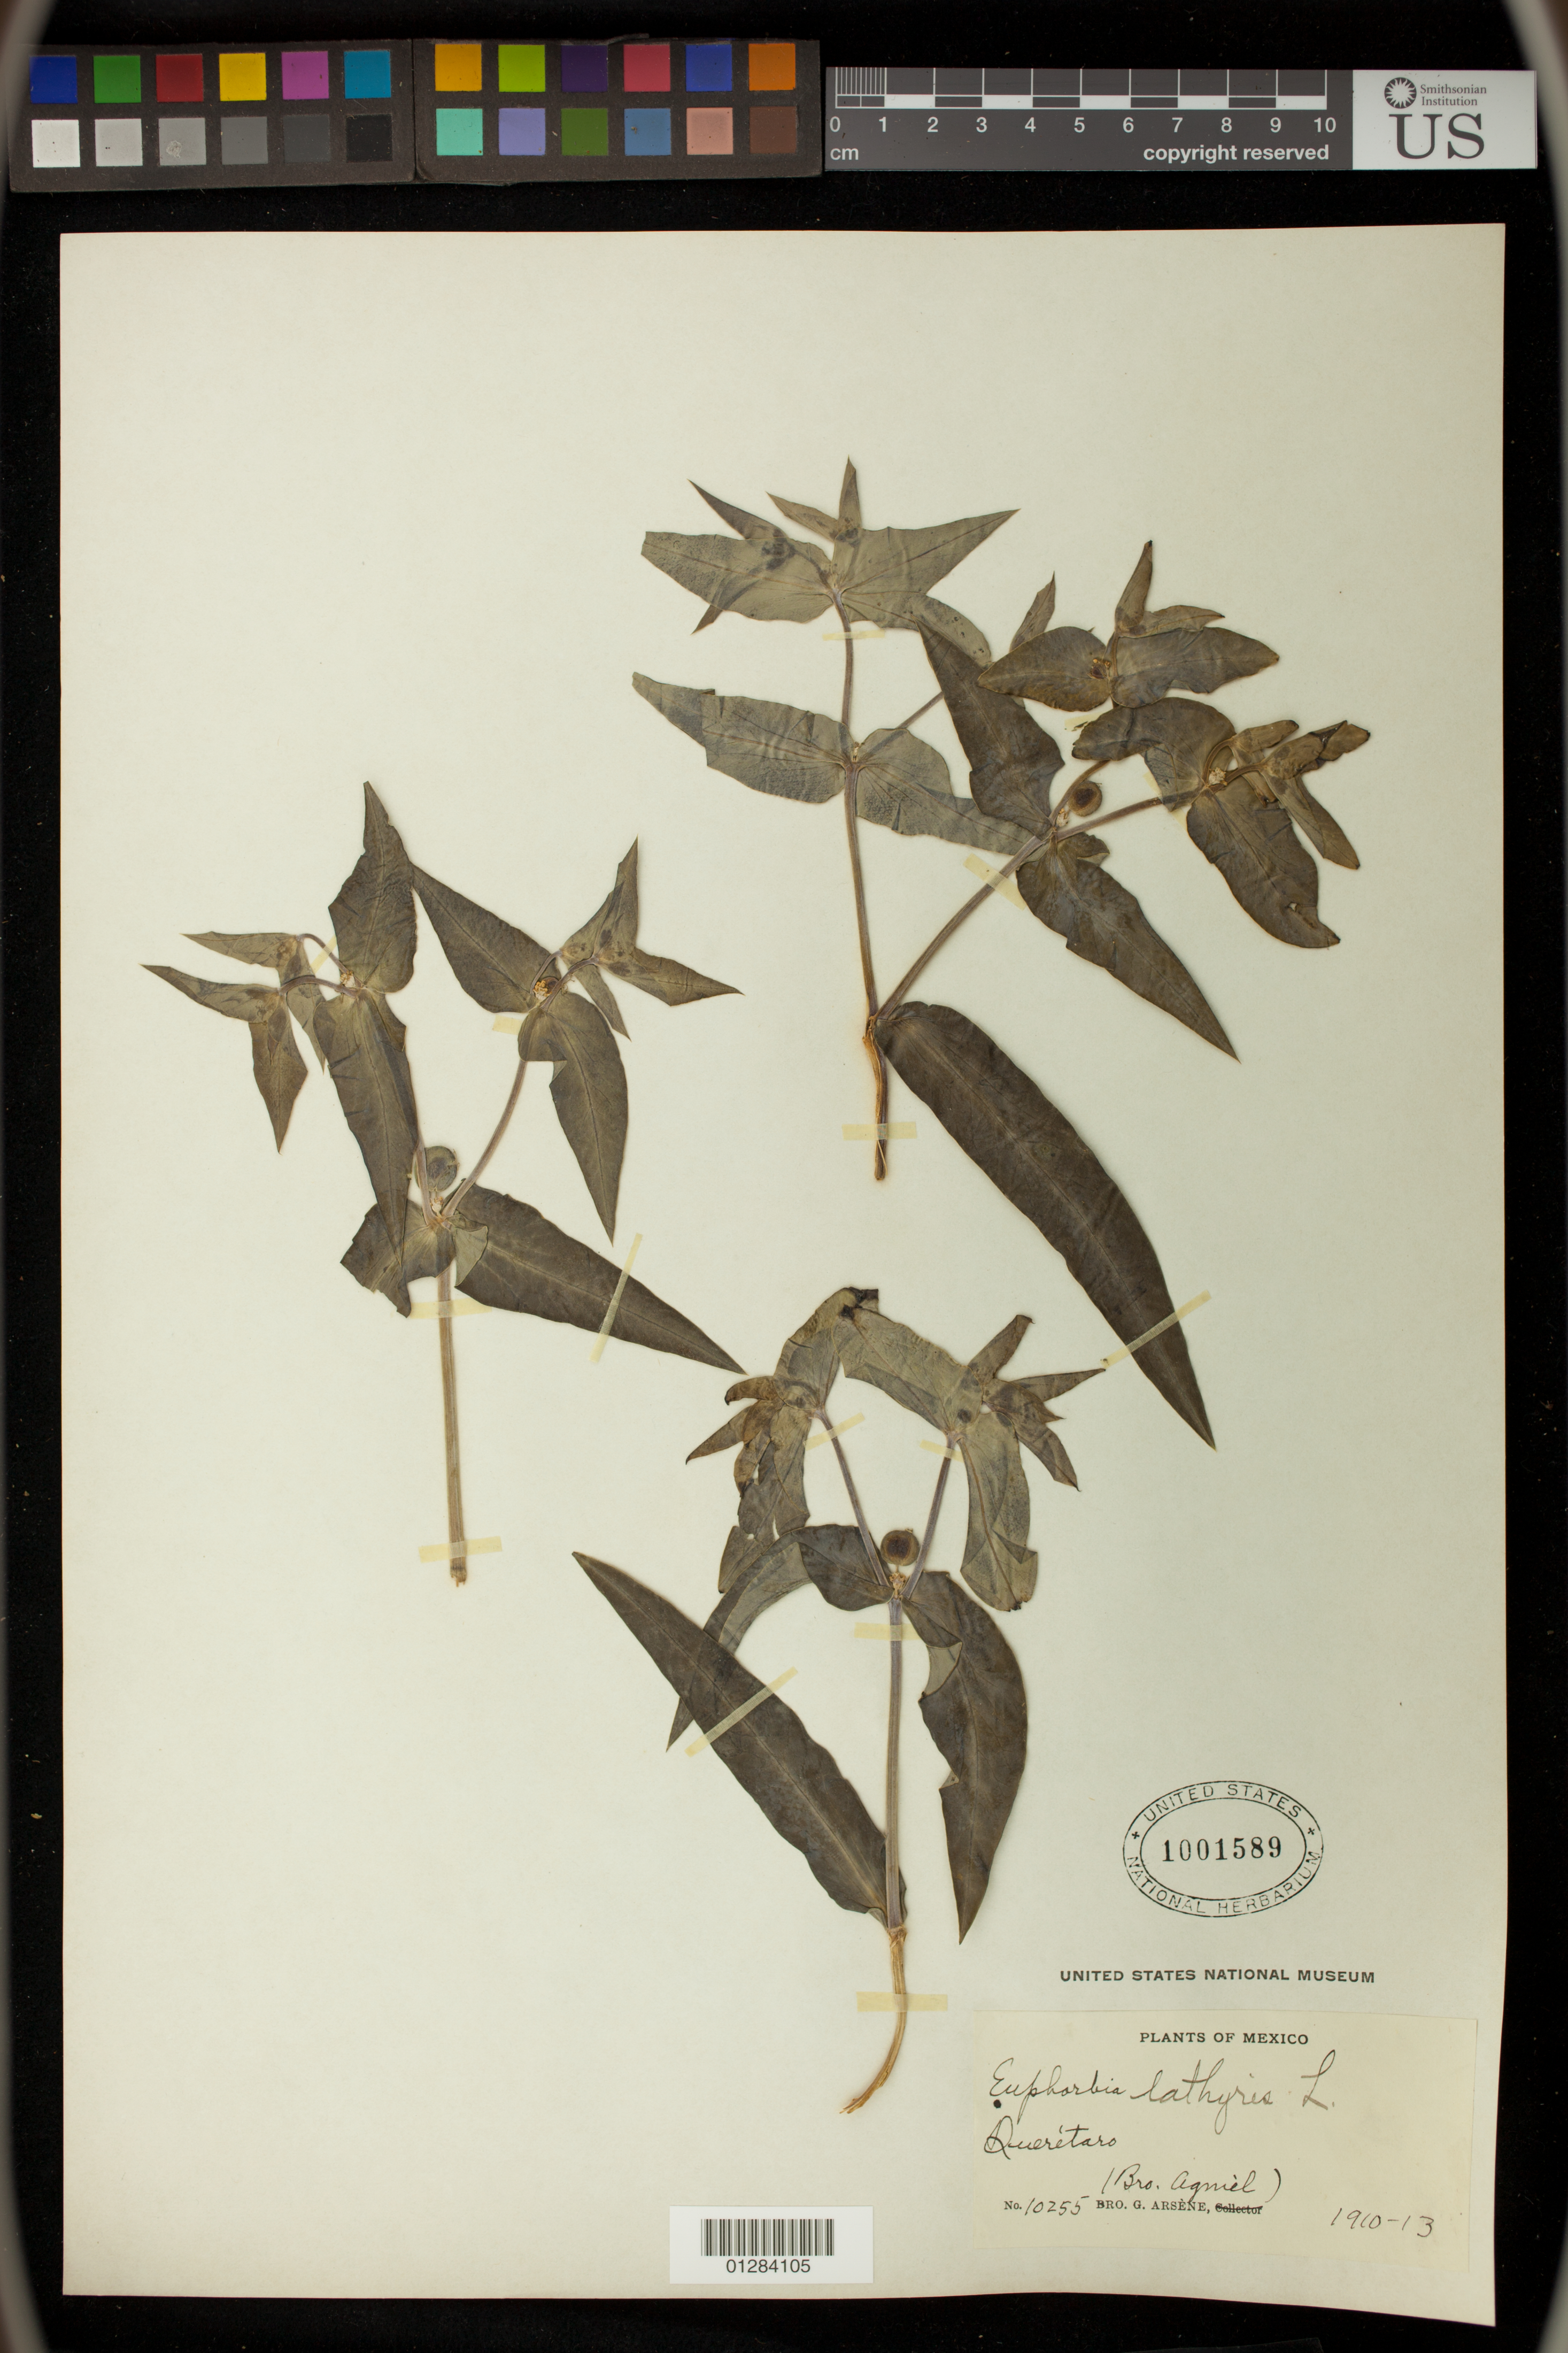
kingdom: Plantae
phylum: Tracheophyta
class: Magnoliopsida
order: Malpighiales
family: Euphorbiaceae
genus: Euphorbia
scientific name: Euphorbia lathyris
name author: L.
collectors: Bro. G. Arsène & Bro. Agniel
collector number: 10255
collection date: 1910-01-03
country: Mexico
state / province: Querétaro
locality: Queretaro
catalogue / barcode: US 1001589